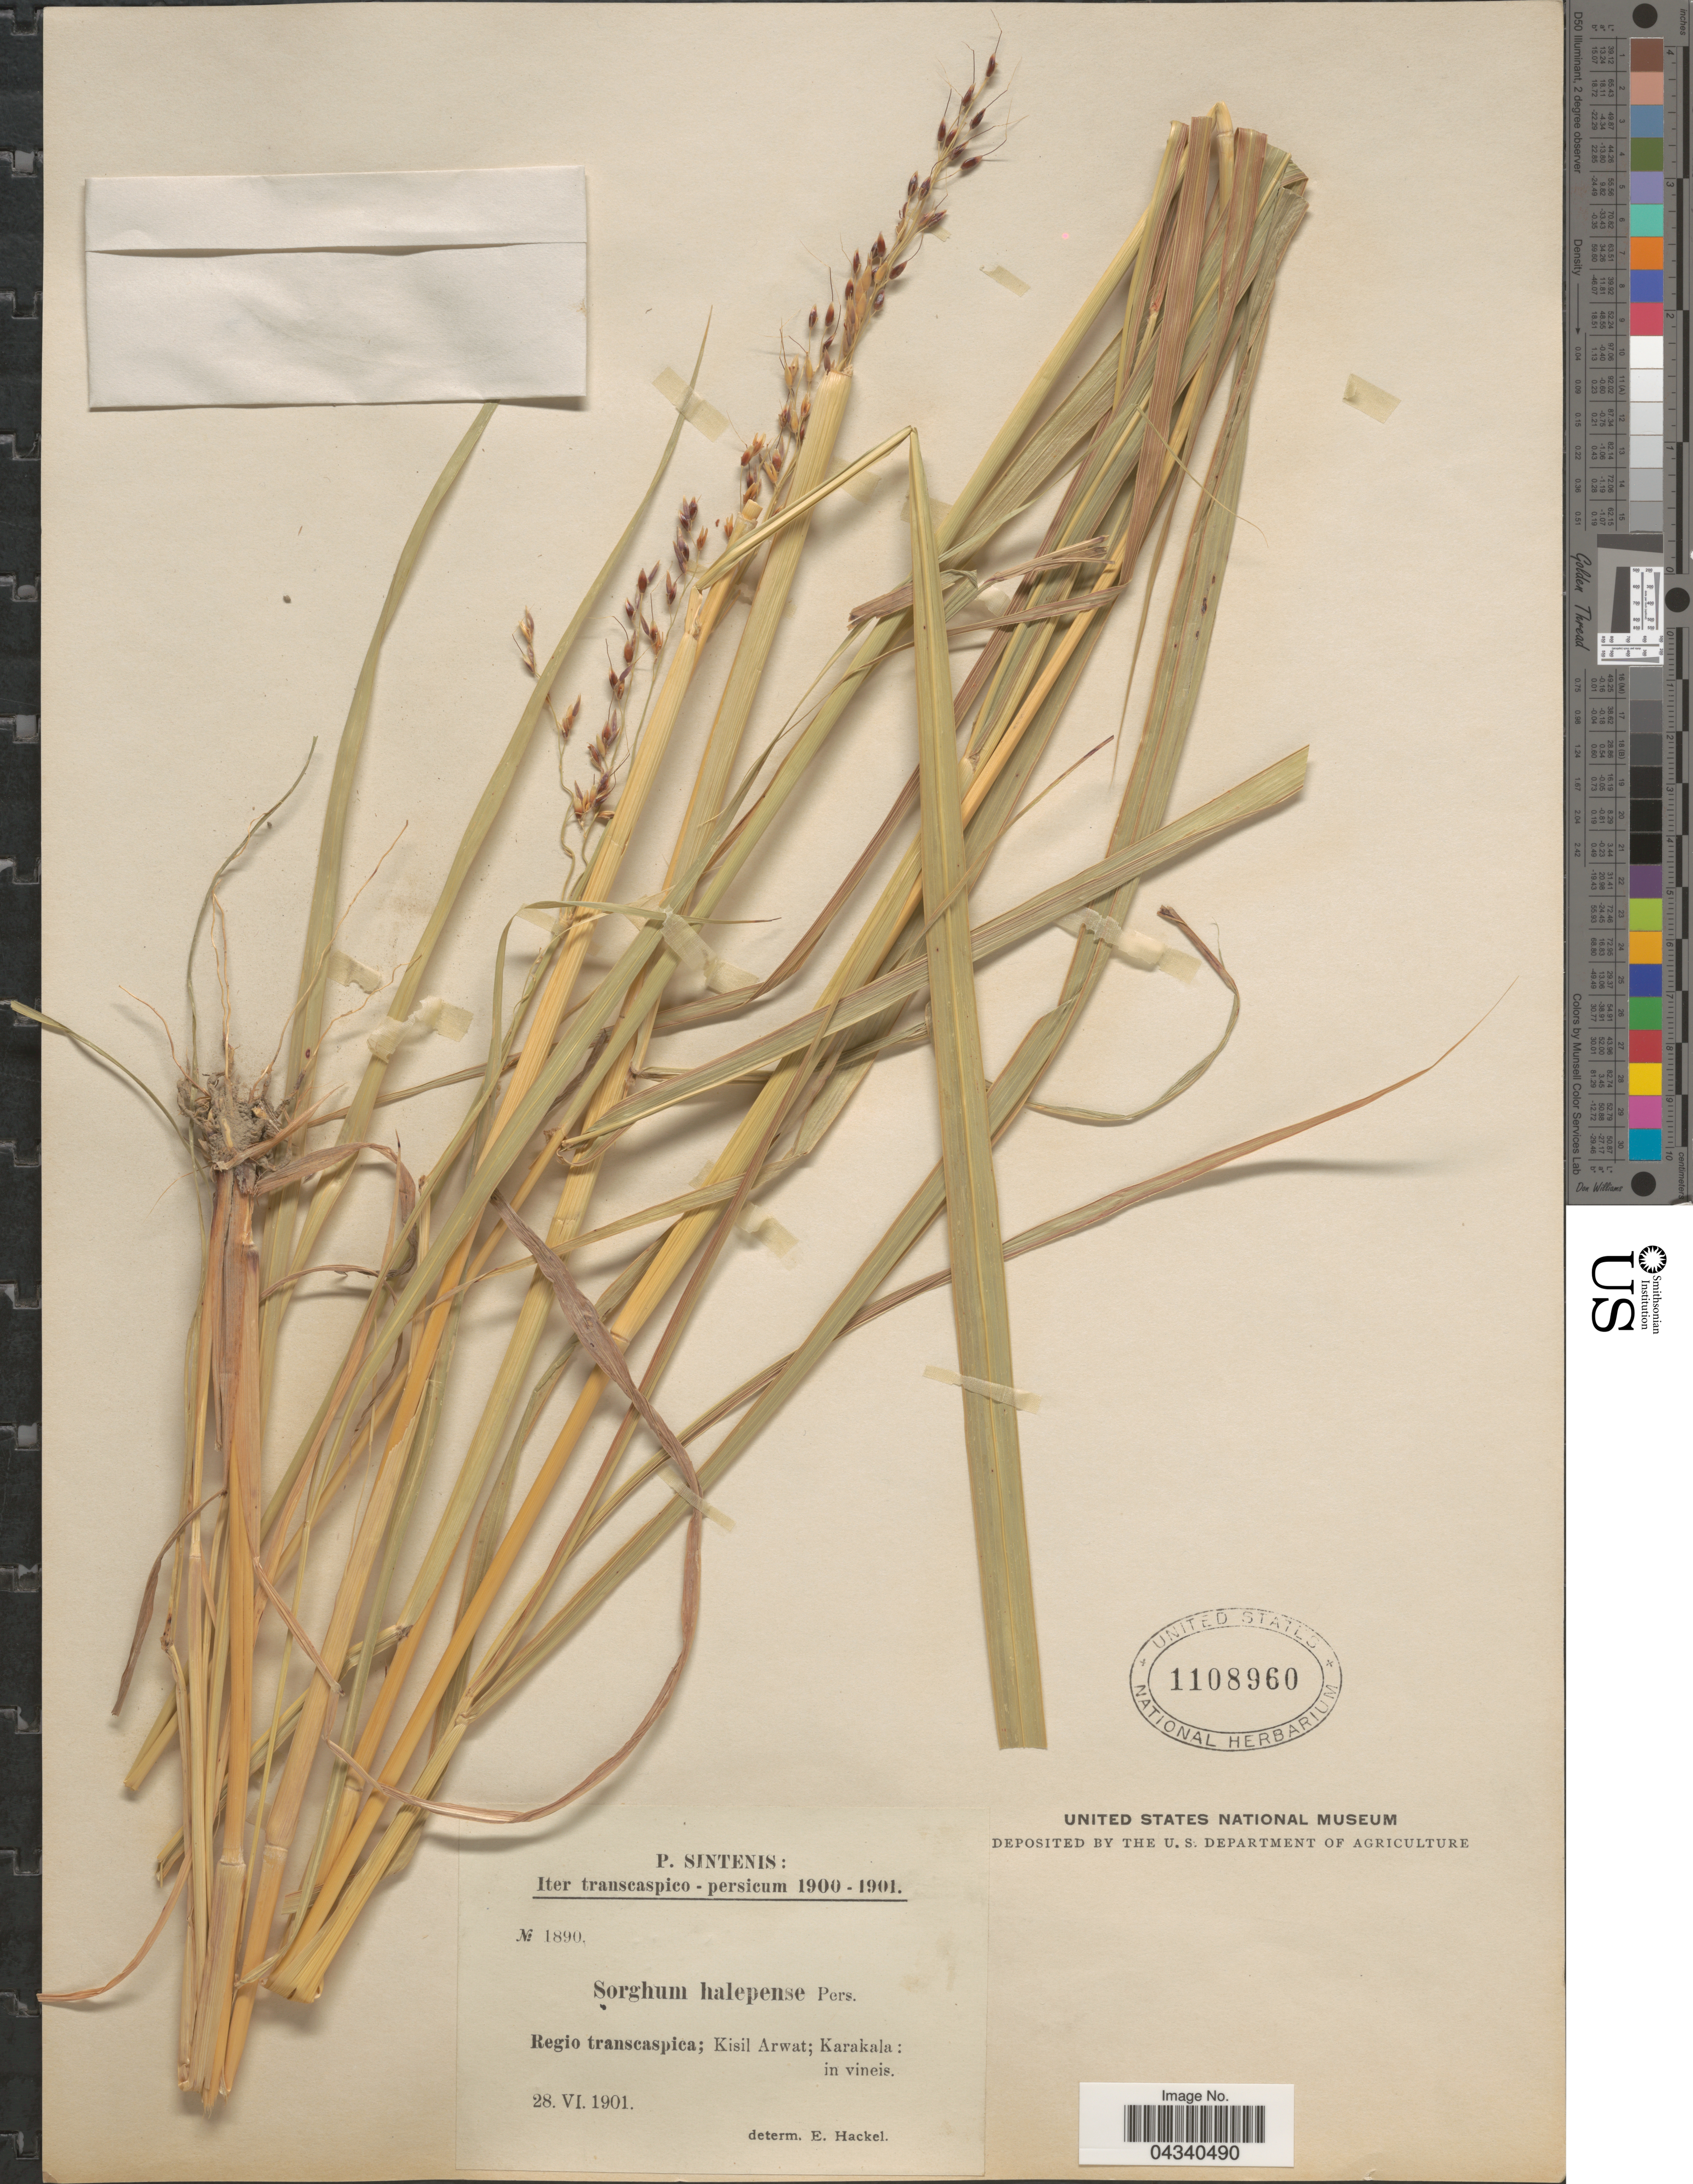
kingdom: Plantae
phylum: Tracheophyta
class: Liliopsida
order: Poales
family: Poaceae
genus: Sorghum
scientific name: Sorghum halepense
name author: (L.) Pers.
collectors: P. Sintenis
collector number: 1890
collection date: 1901-06-28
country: Turkmenistan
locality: Iter transcaspico - persicum 1900 - 1901. Regio transcaspica; Kisil Arwat; Karakala.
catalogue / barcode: US 1108960